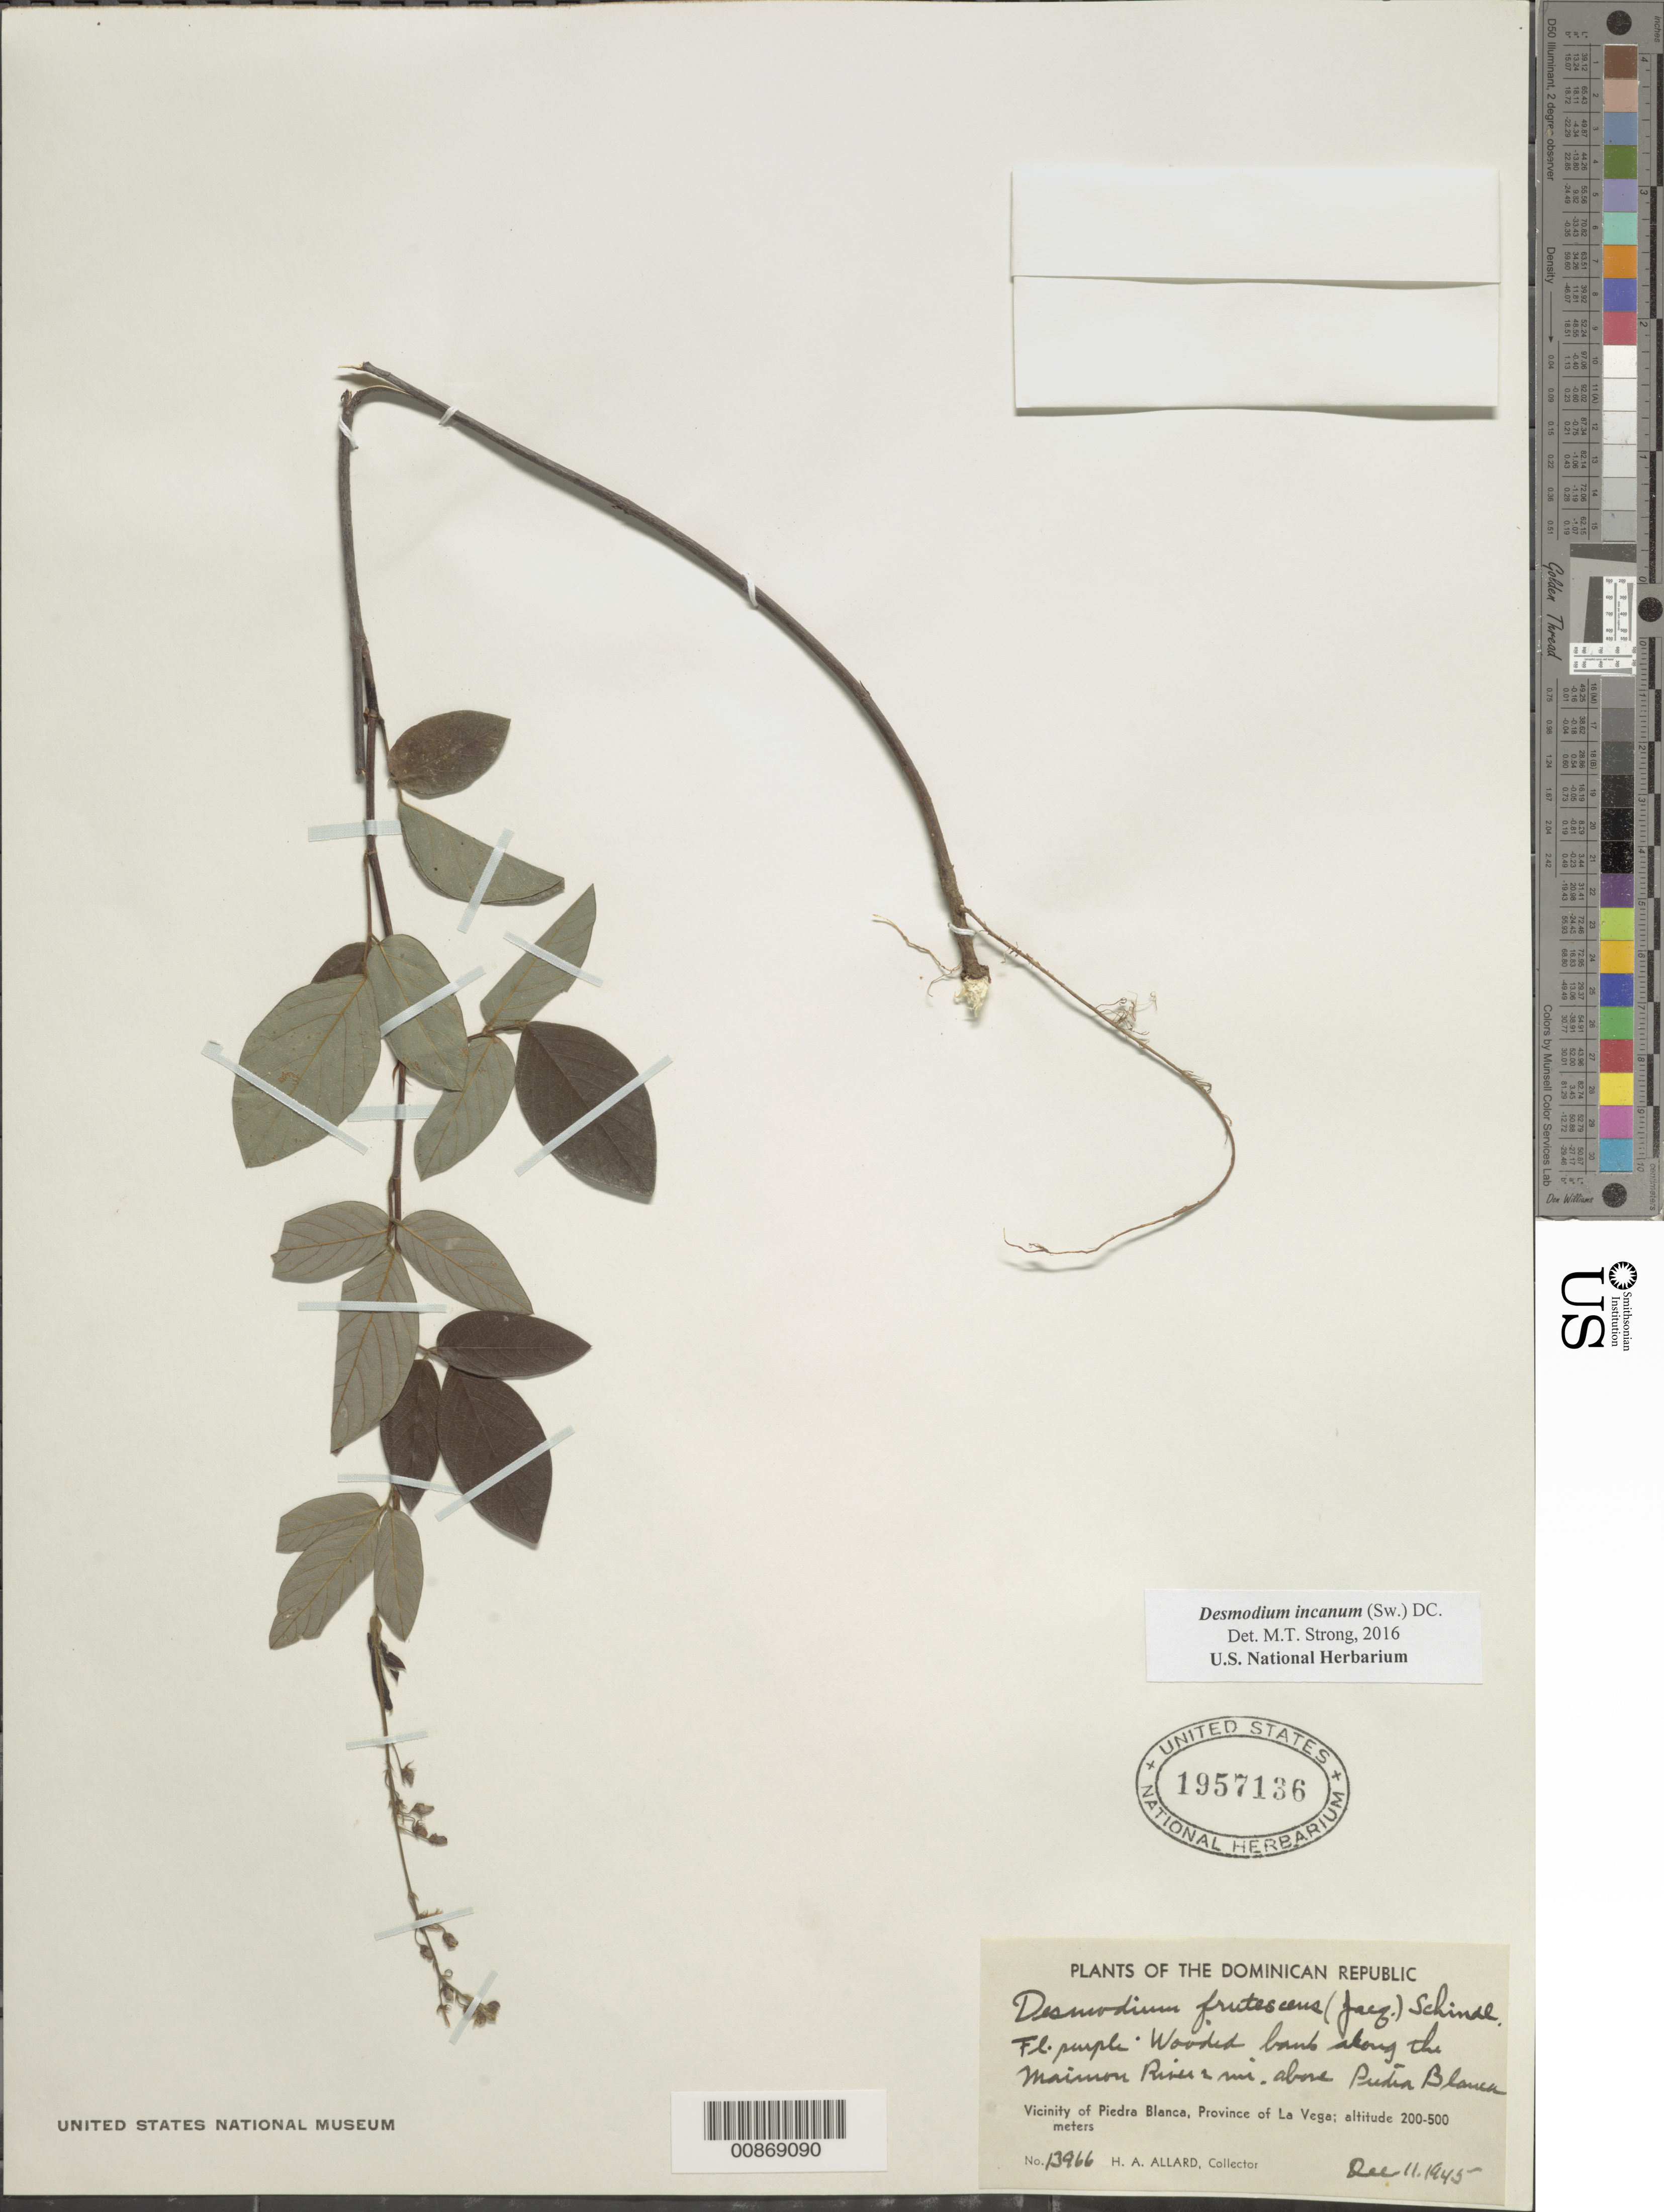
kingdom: Plantae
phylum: Tracheophyta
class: Magnoliopsida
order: Fabales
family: Fabaceae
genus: Desmodium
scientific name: Desmodium incanum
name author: (Sw.) DC.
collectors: H. A. Allard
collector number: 13966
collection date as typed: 11 Dec 1945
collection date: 1945-12-11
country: Dominican Republic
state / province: La Vega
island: Hispaniola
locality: Along the Maimon River 2 mi. above Piedra Blanca.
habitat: Wooded bank along river.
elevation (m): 200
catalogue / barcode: US 1957136